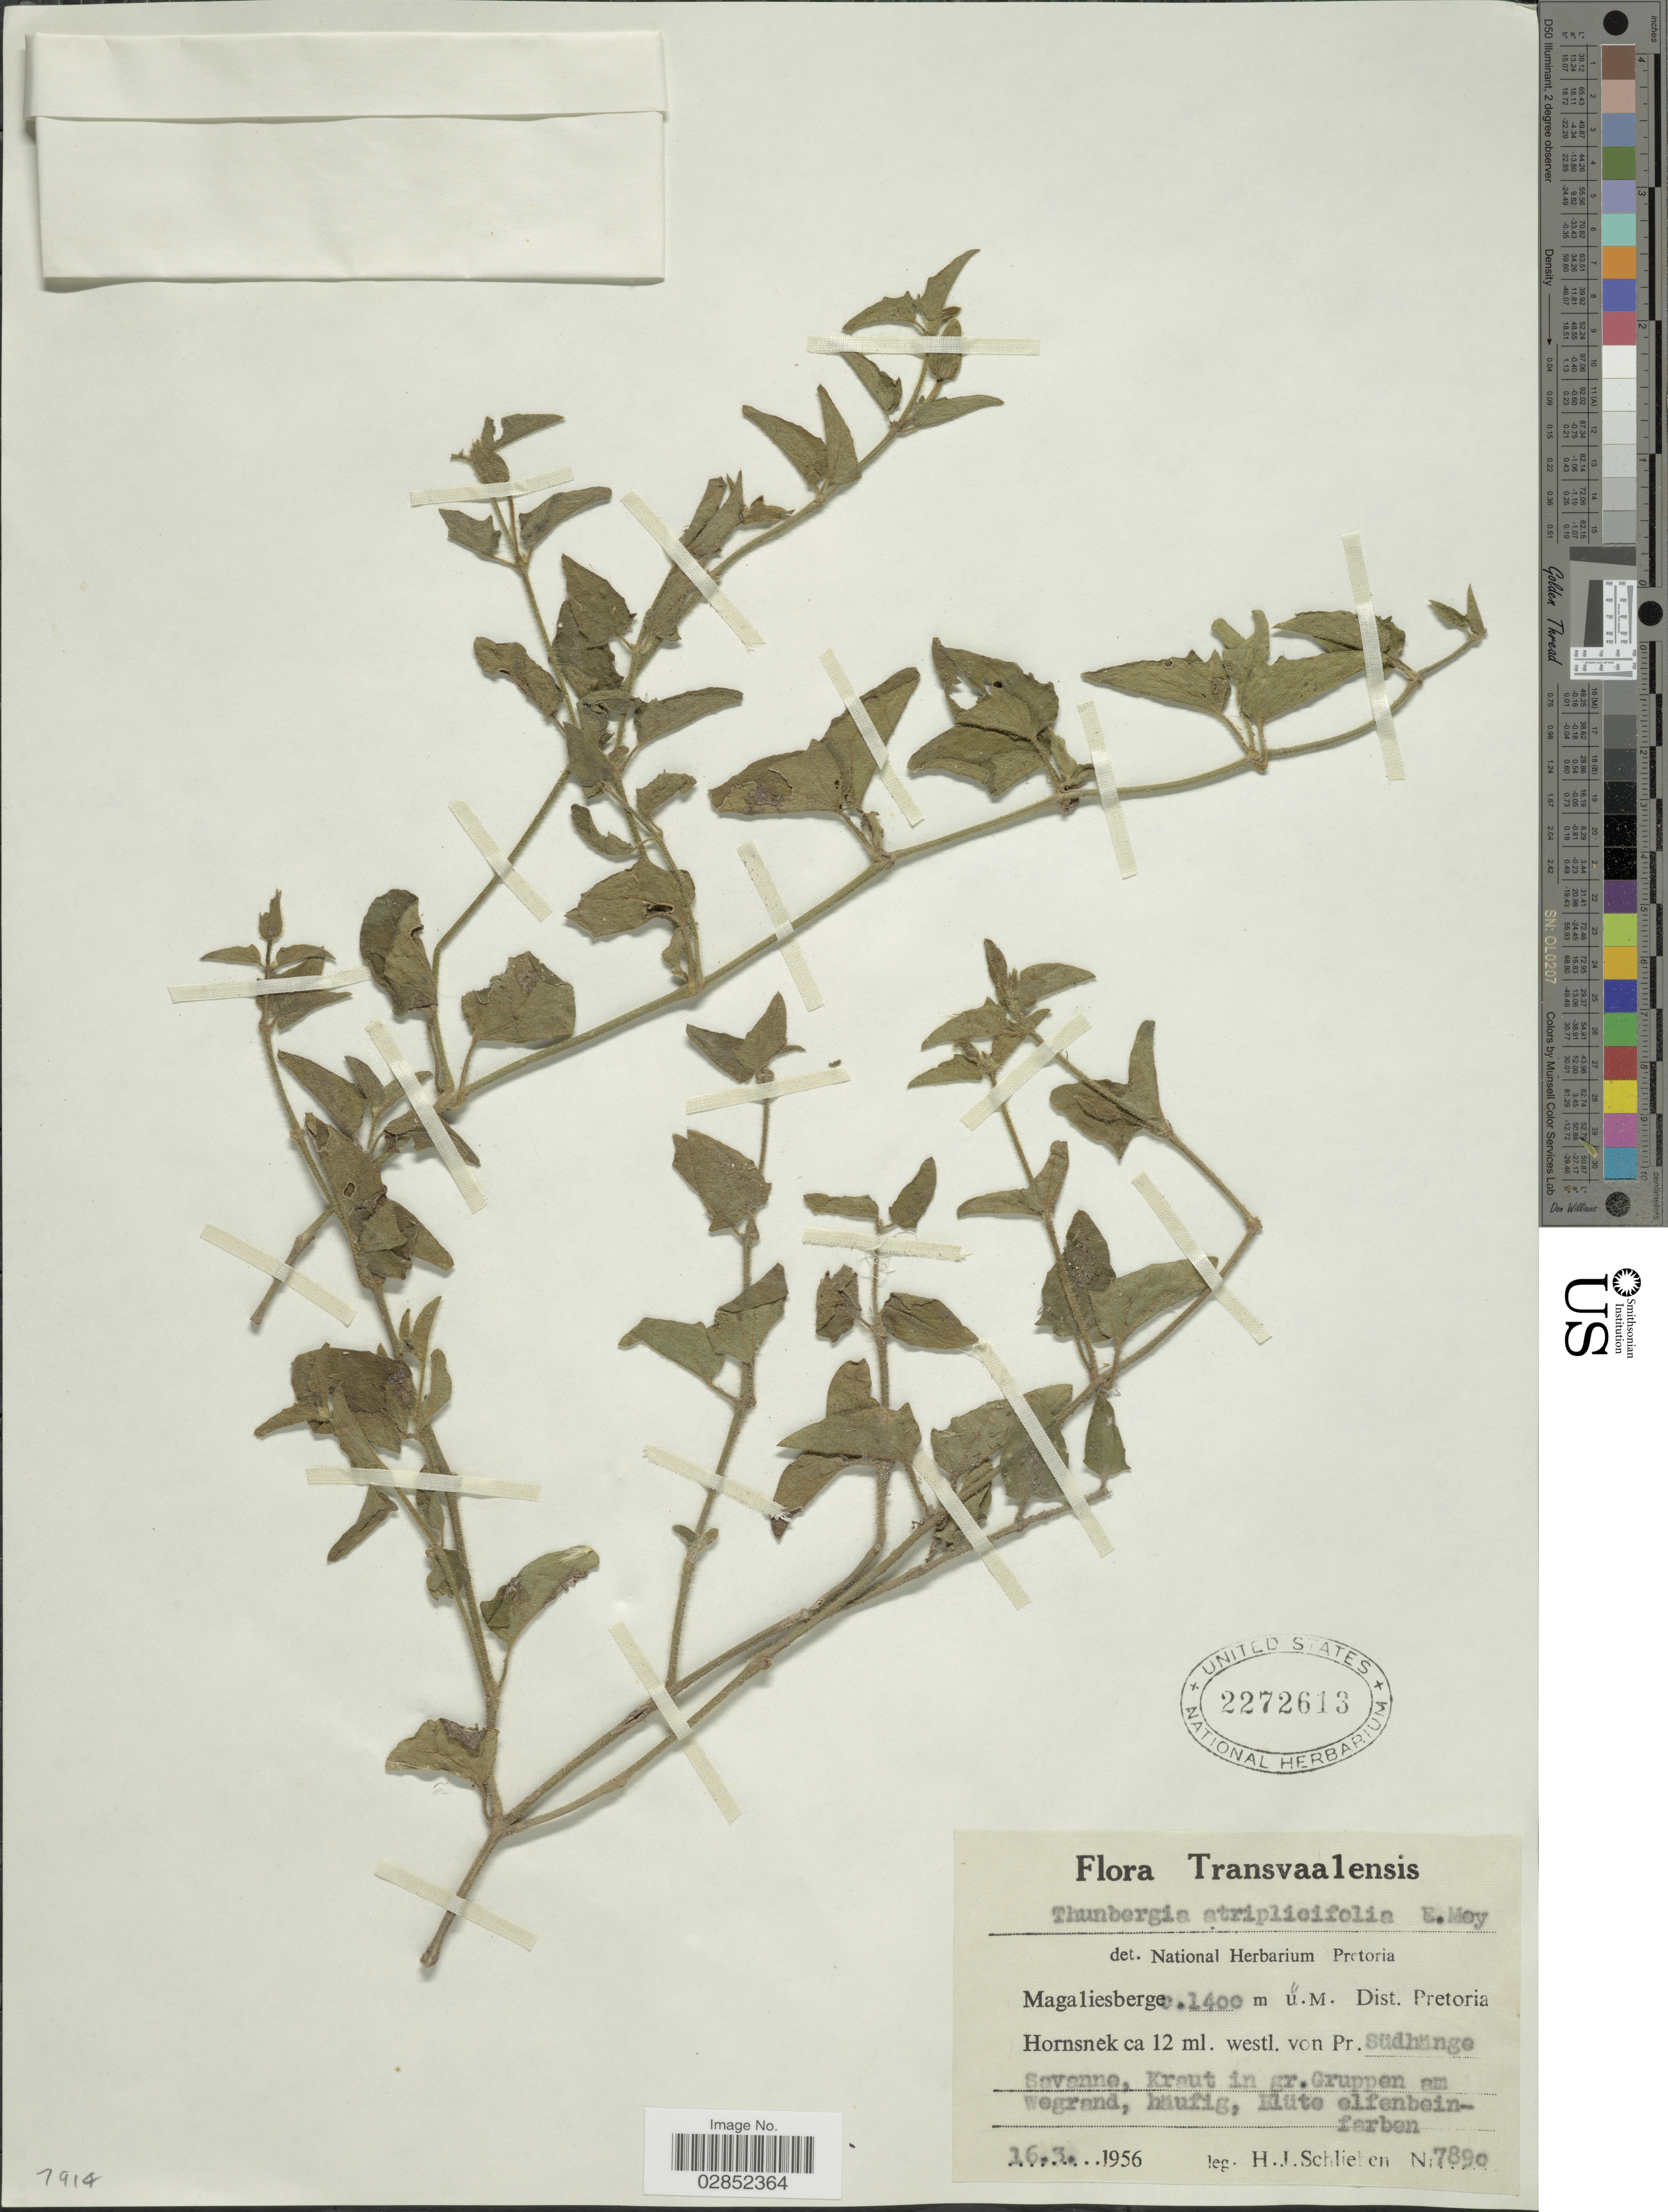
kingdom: Plantae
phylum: Tracheophyta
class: Magnoliopsida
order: Lamiales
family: Acanthaceae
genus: Thunbergia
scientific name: Thunbergia atriplicifolia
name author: E. Mey. ex Nees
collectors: H. J. Schlieben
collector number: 7890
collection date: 1956-03-16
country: South Africa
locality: Transvaalensis, Magaliesberge, Dist. Pretoria, Hornsnek ca 12 ml. westl. von Pr. Südhänge.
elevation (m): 1400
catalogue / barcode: US 2272613